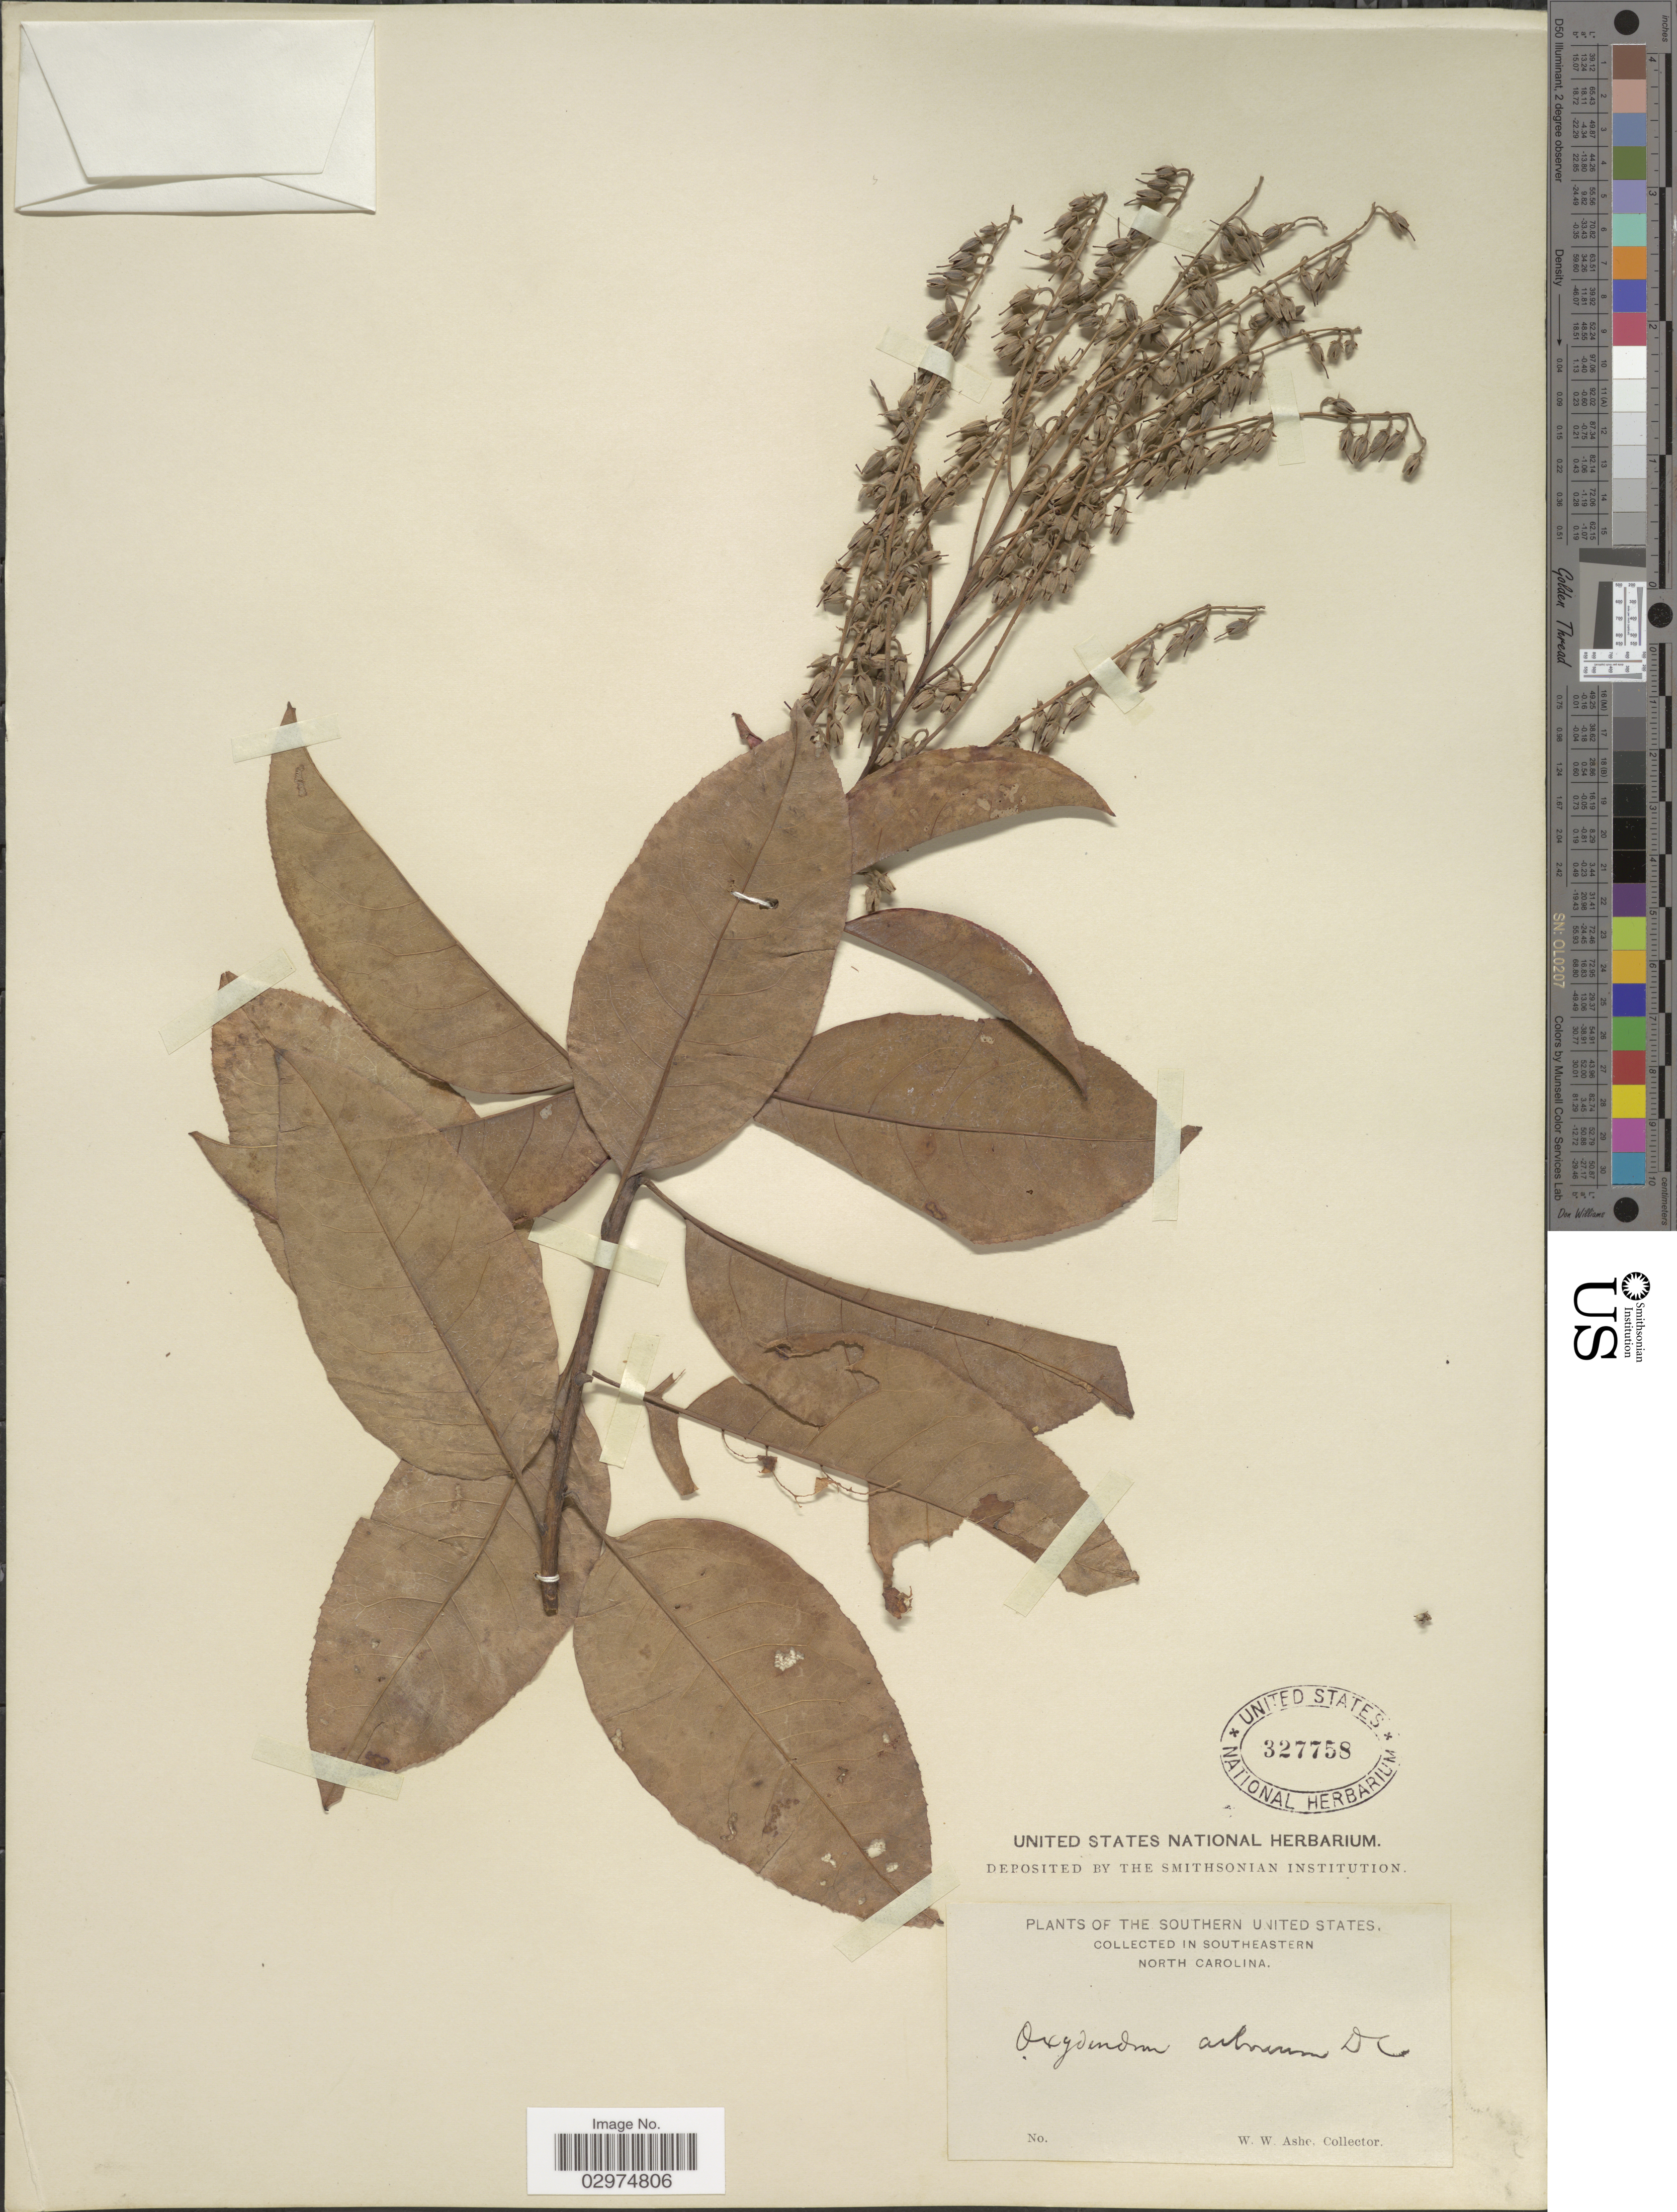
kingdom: Plantae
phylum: Tracheophyta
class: Magnoliopsida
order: Ericales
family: Ericaceae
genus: Oxydendrum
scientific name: Oxydendrum arboreum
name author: (L.) DC.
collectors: W. W. Ashe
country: United States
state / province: North Carolina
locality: Southern United States, Southeastern, North Carolina.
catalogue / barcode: US 327758